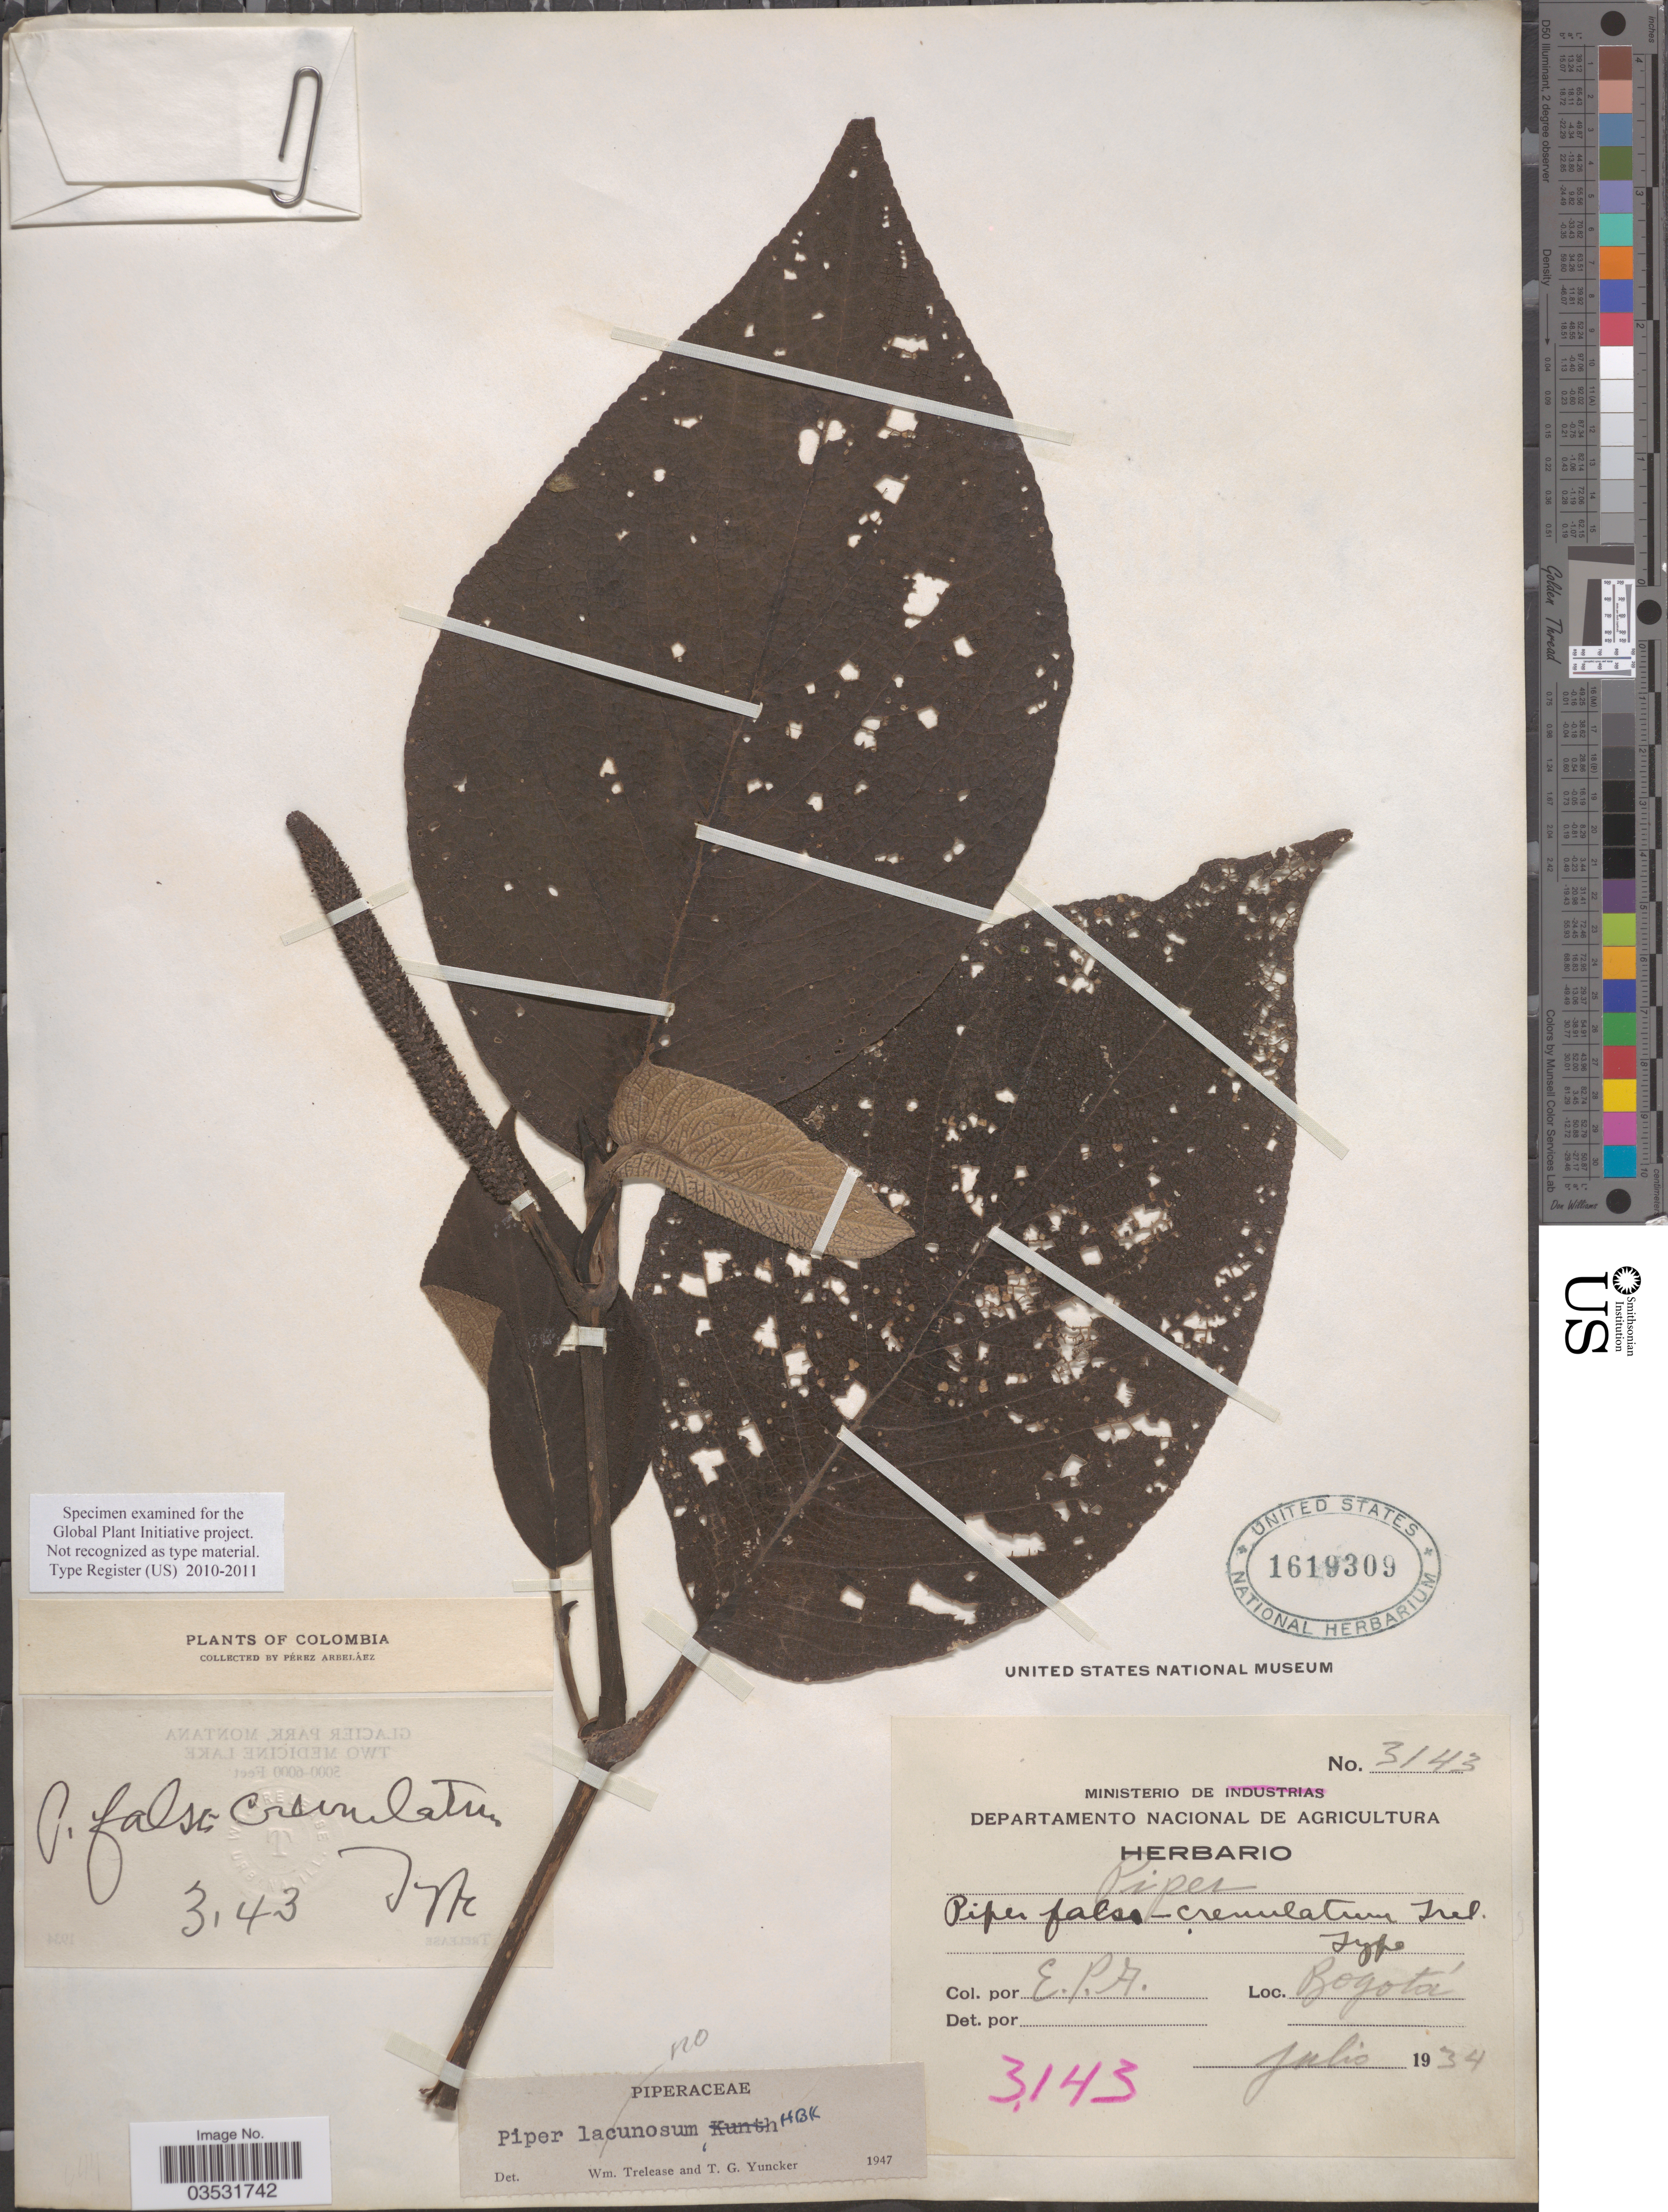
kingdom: Plantae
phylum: Tracheophyta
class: Magnoliopsida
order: Piperales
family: Piperaceae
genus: Piper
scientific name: Piper sp.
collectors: E. Pérez Arbeláez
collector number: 3143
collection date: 1934-07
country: Colombia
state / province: Bogota D.C.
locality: Bogotá.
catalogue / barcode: US 1619309